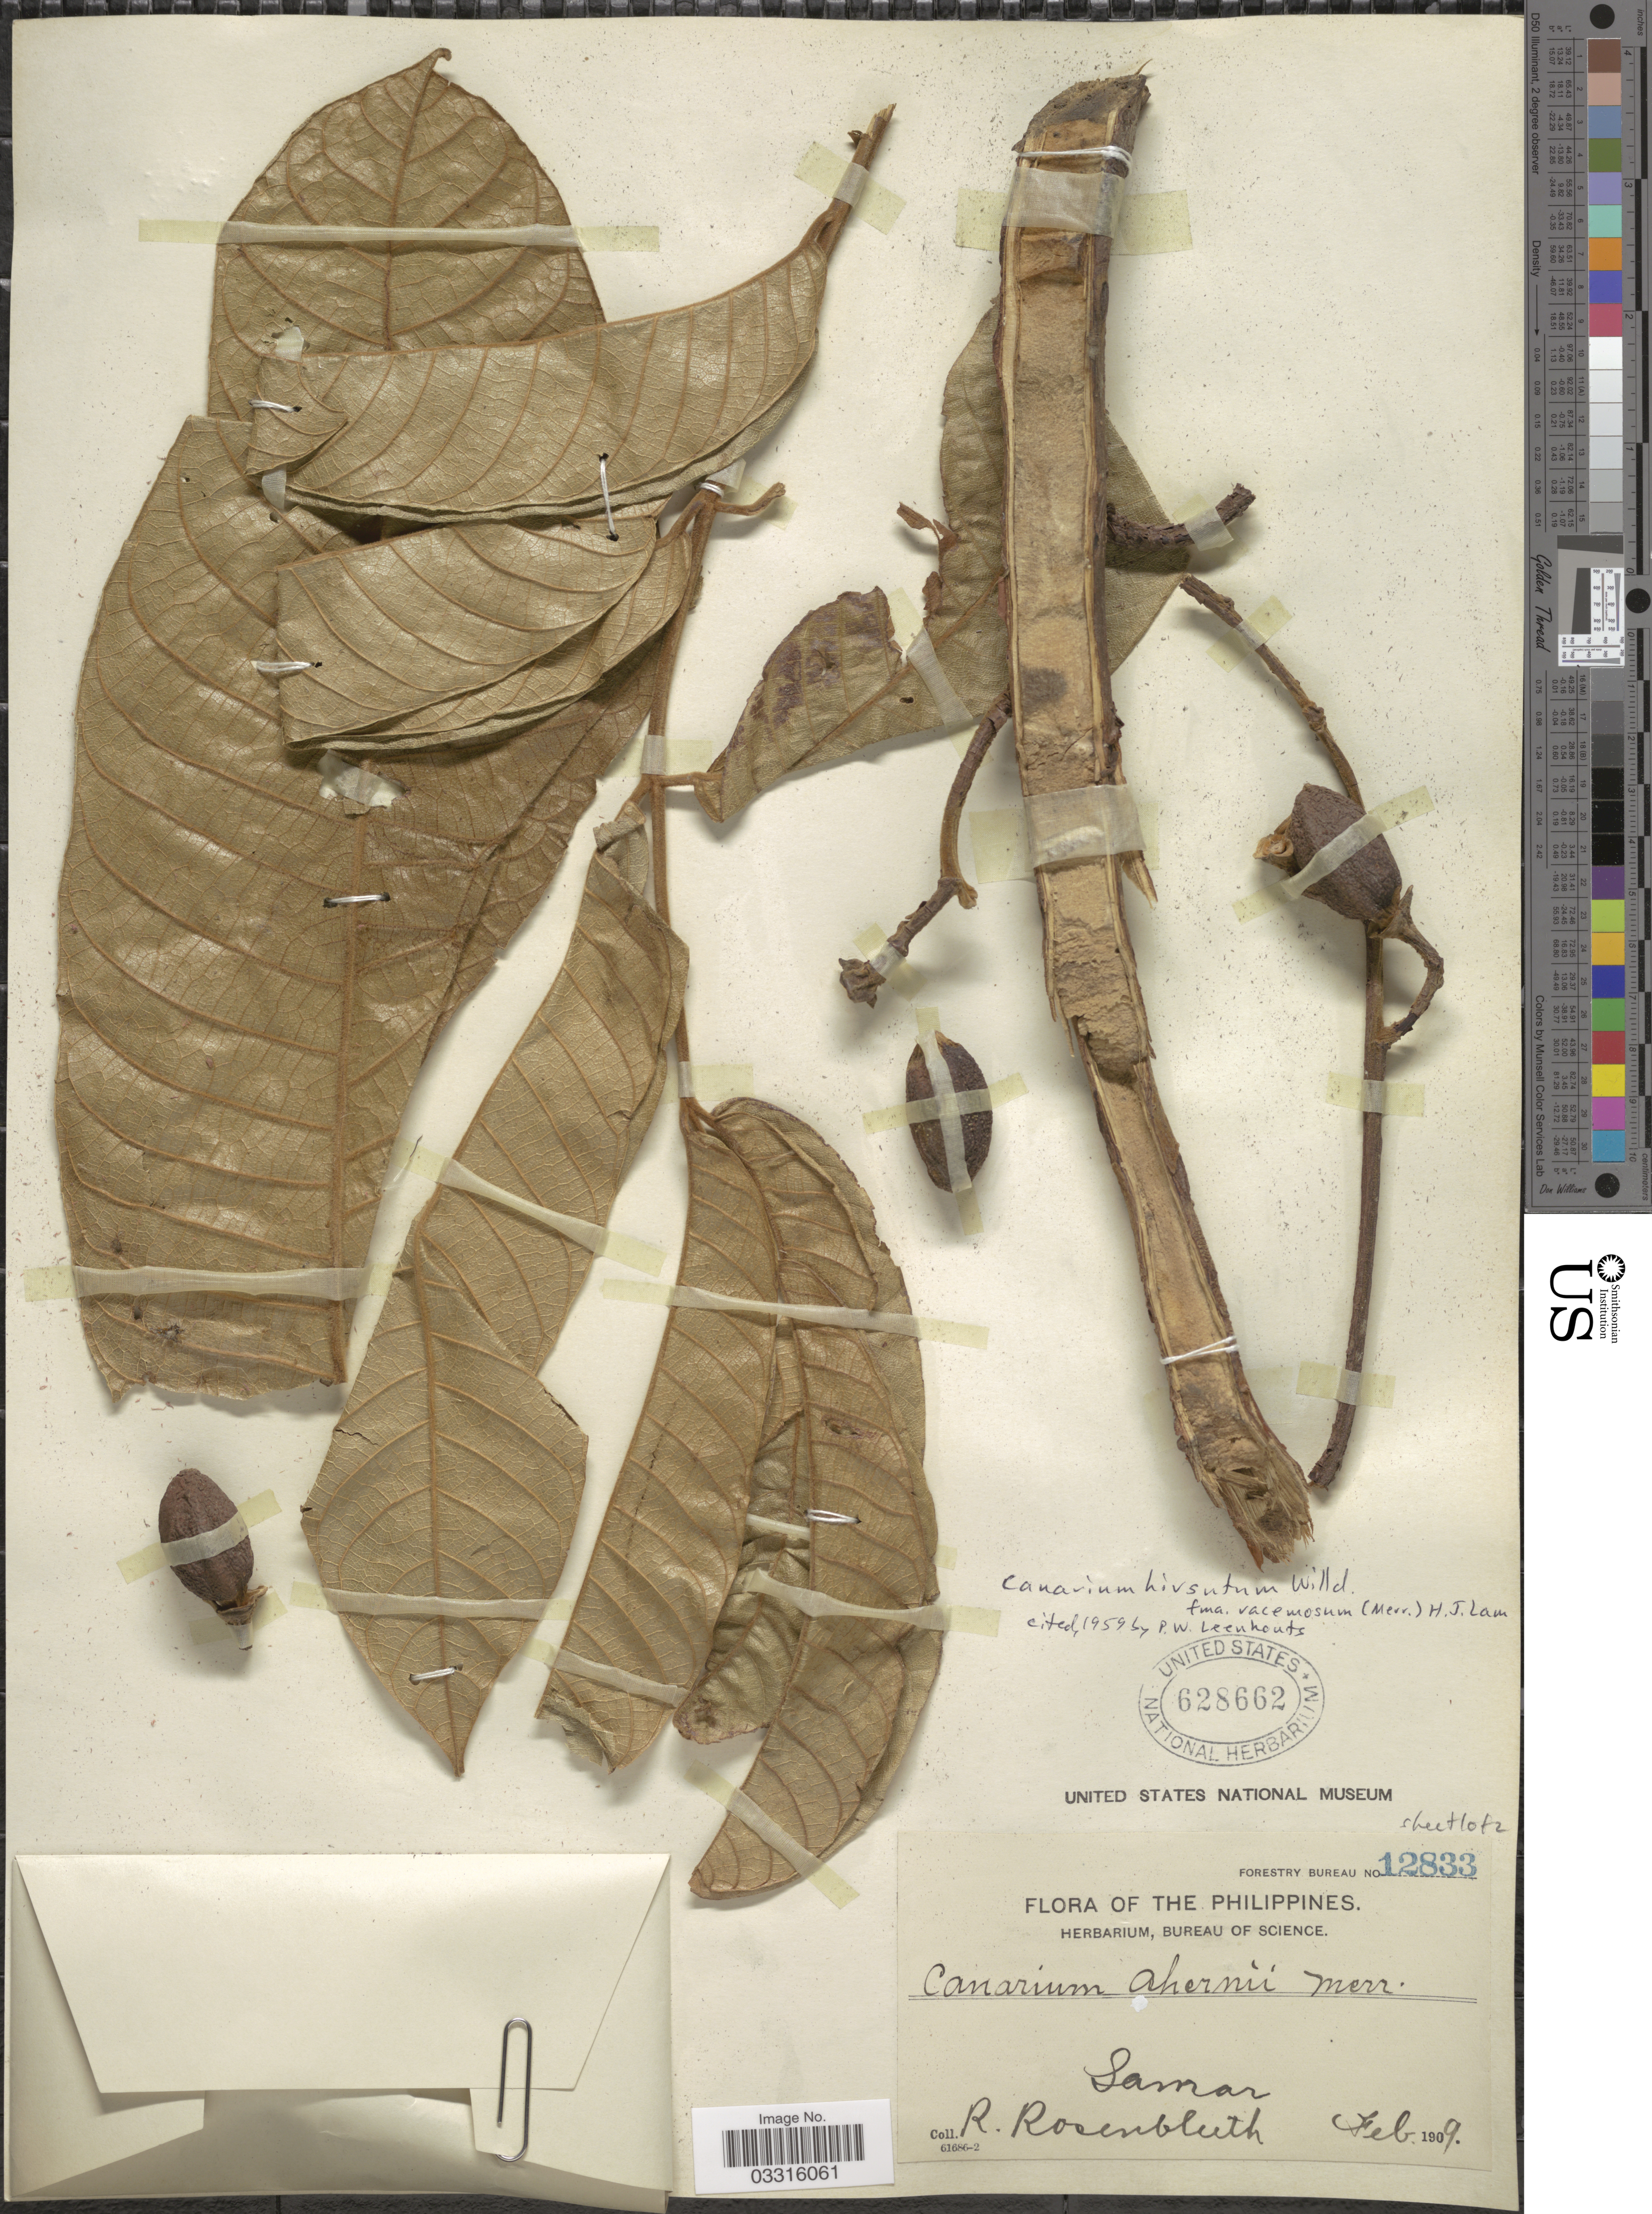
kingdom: Plantae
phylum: Tracheophyta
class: Magnoliopsida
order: Sapindales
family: Burseraceae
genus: Canarium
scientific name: Canarium hirsutum f. racemosum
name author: Willd.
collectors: R. Rosenbluth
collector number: Forestry Bureau 12833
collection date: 1909-02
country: Philippines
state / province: Eastern Visayas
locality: Samar.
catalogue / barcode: US 628662